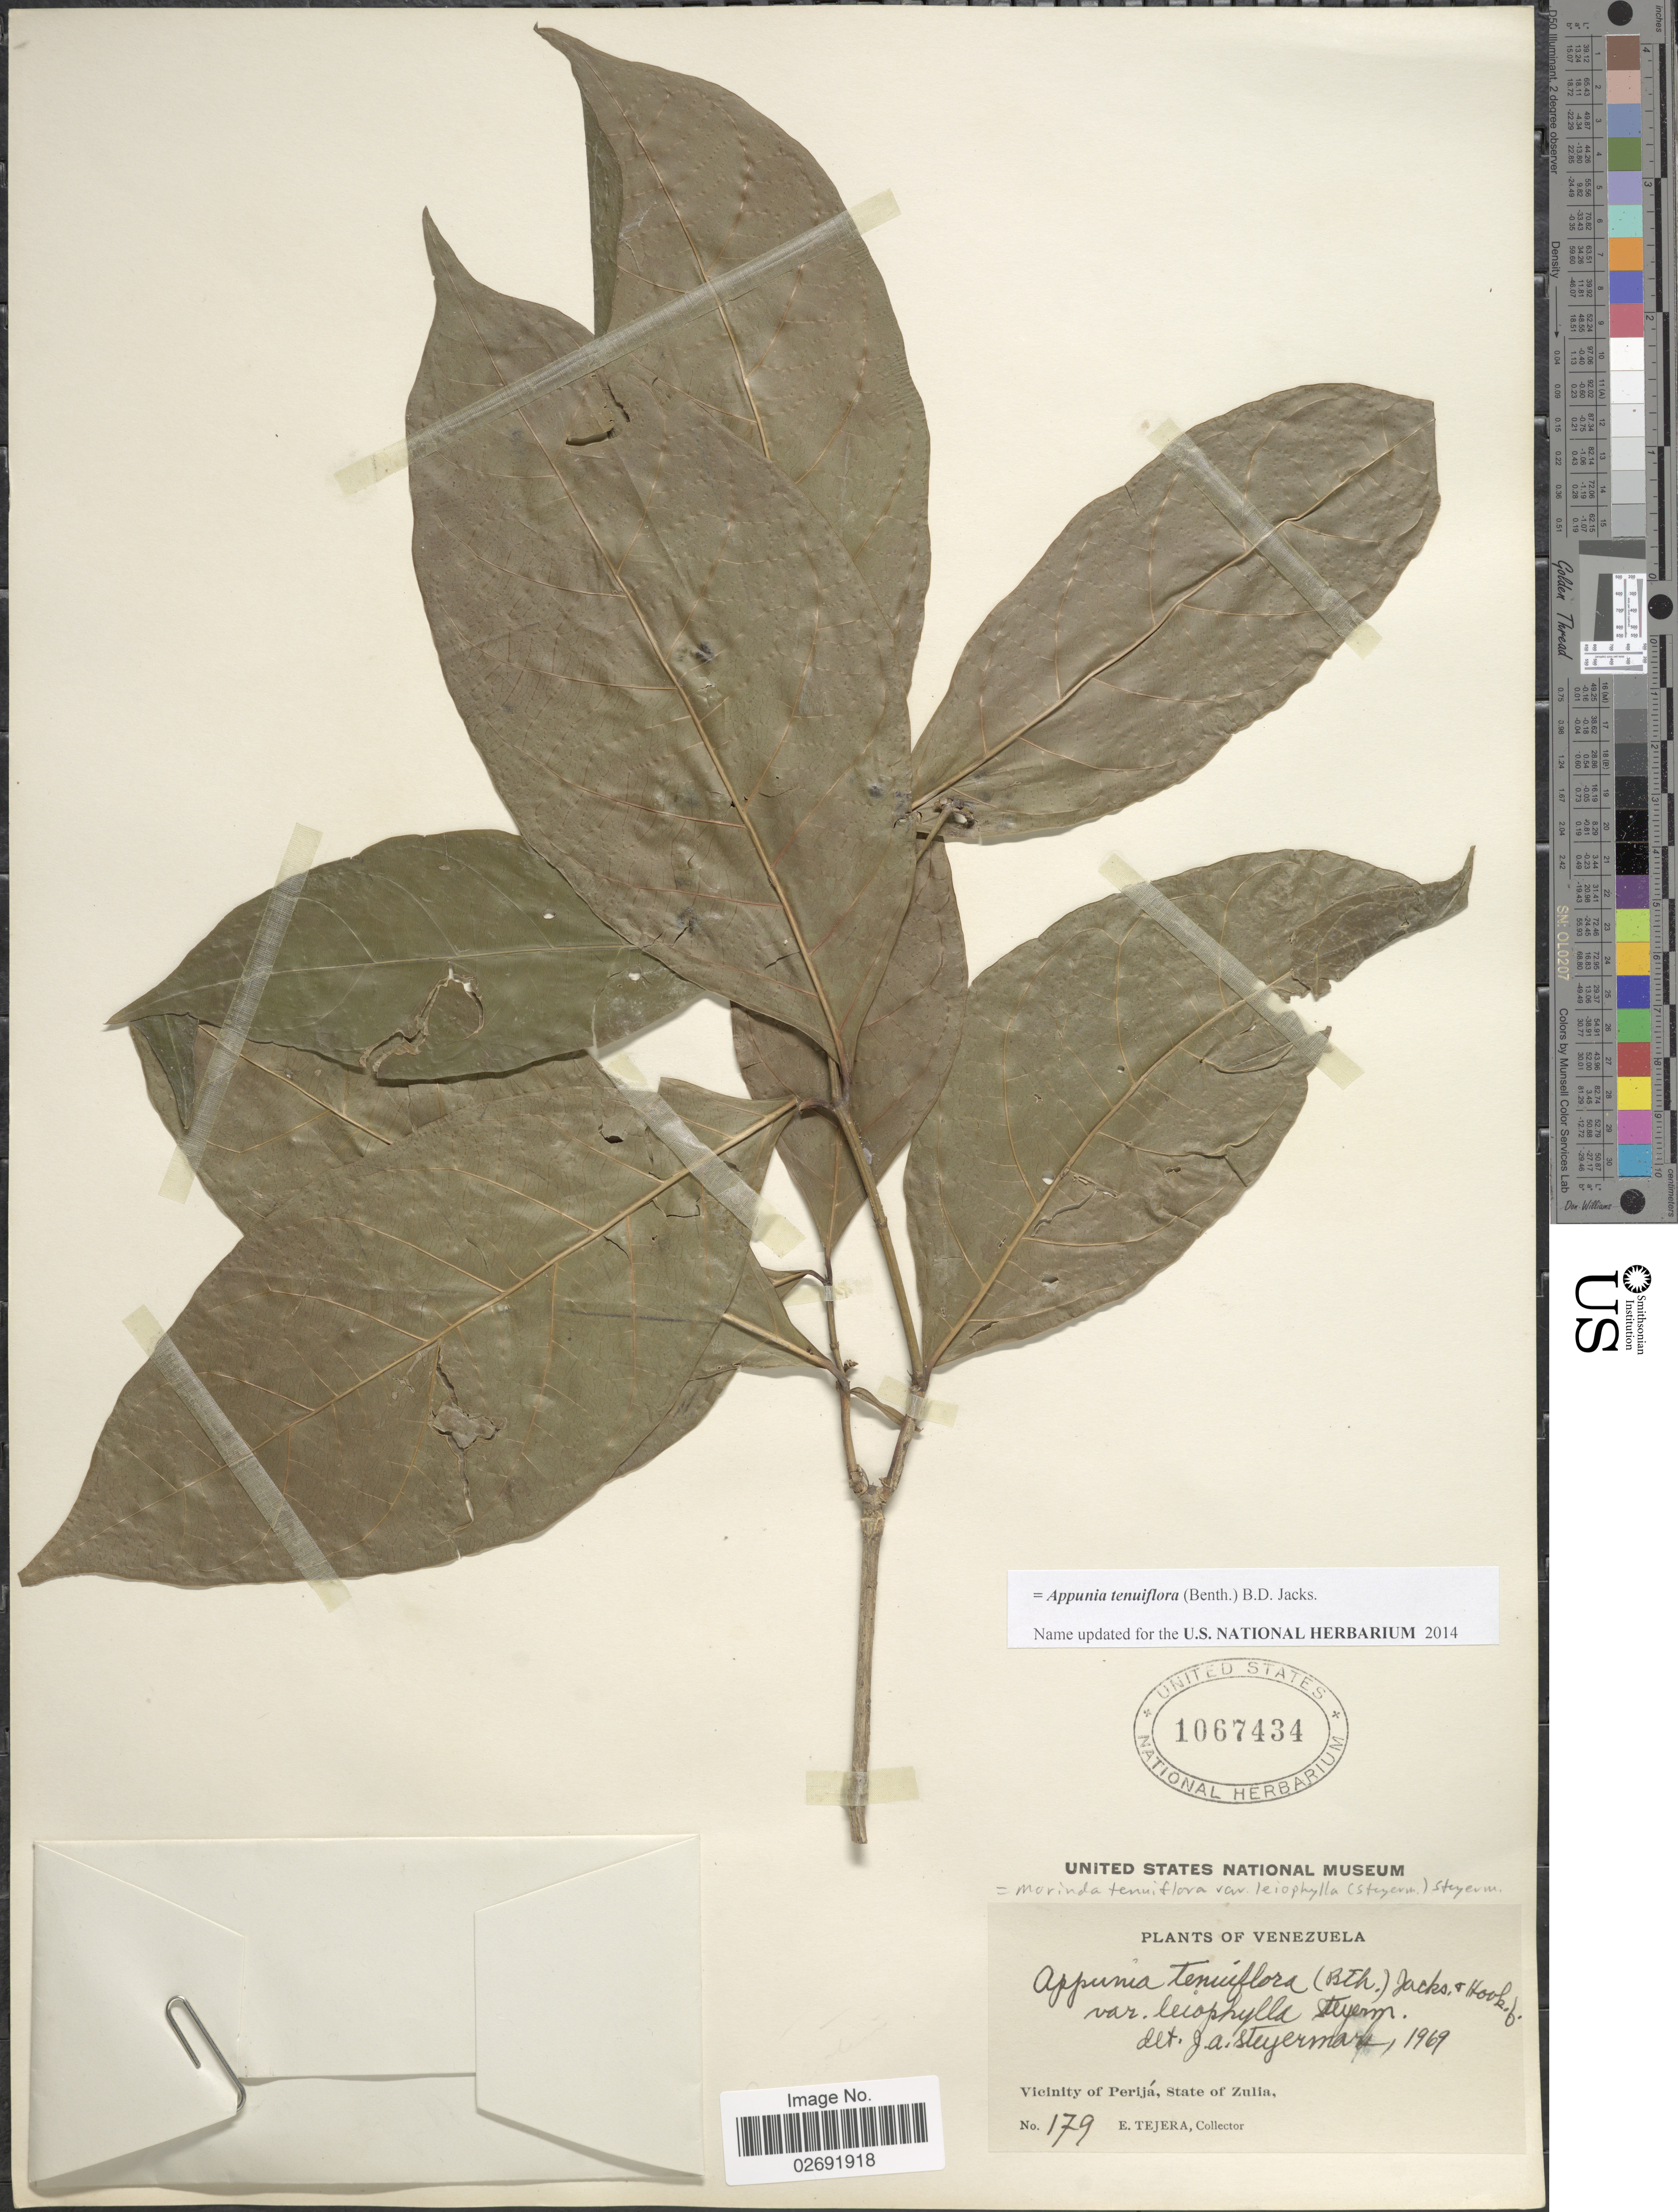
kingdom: Plantae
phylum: Tracheophyta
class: Magnoliopsida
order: Gentianales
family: Rubiaceae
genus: Appunia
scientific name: Appunia tenuiflora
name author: (Benth.) Hook. f. ex B.D. Jacks.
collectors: E. Tejera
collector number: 179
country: Venezuela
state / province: Zulia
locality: Vicinity of Perijá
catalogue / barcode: US 1067434